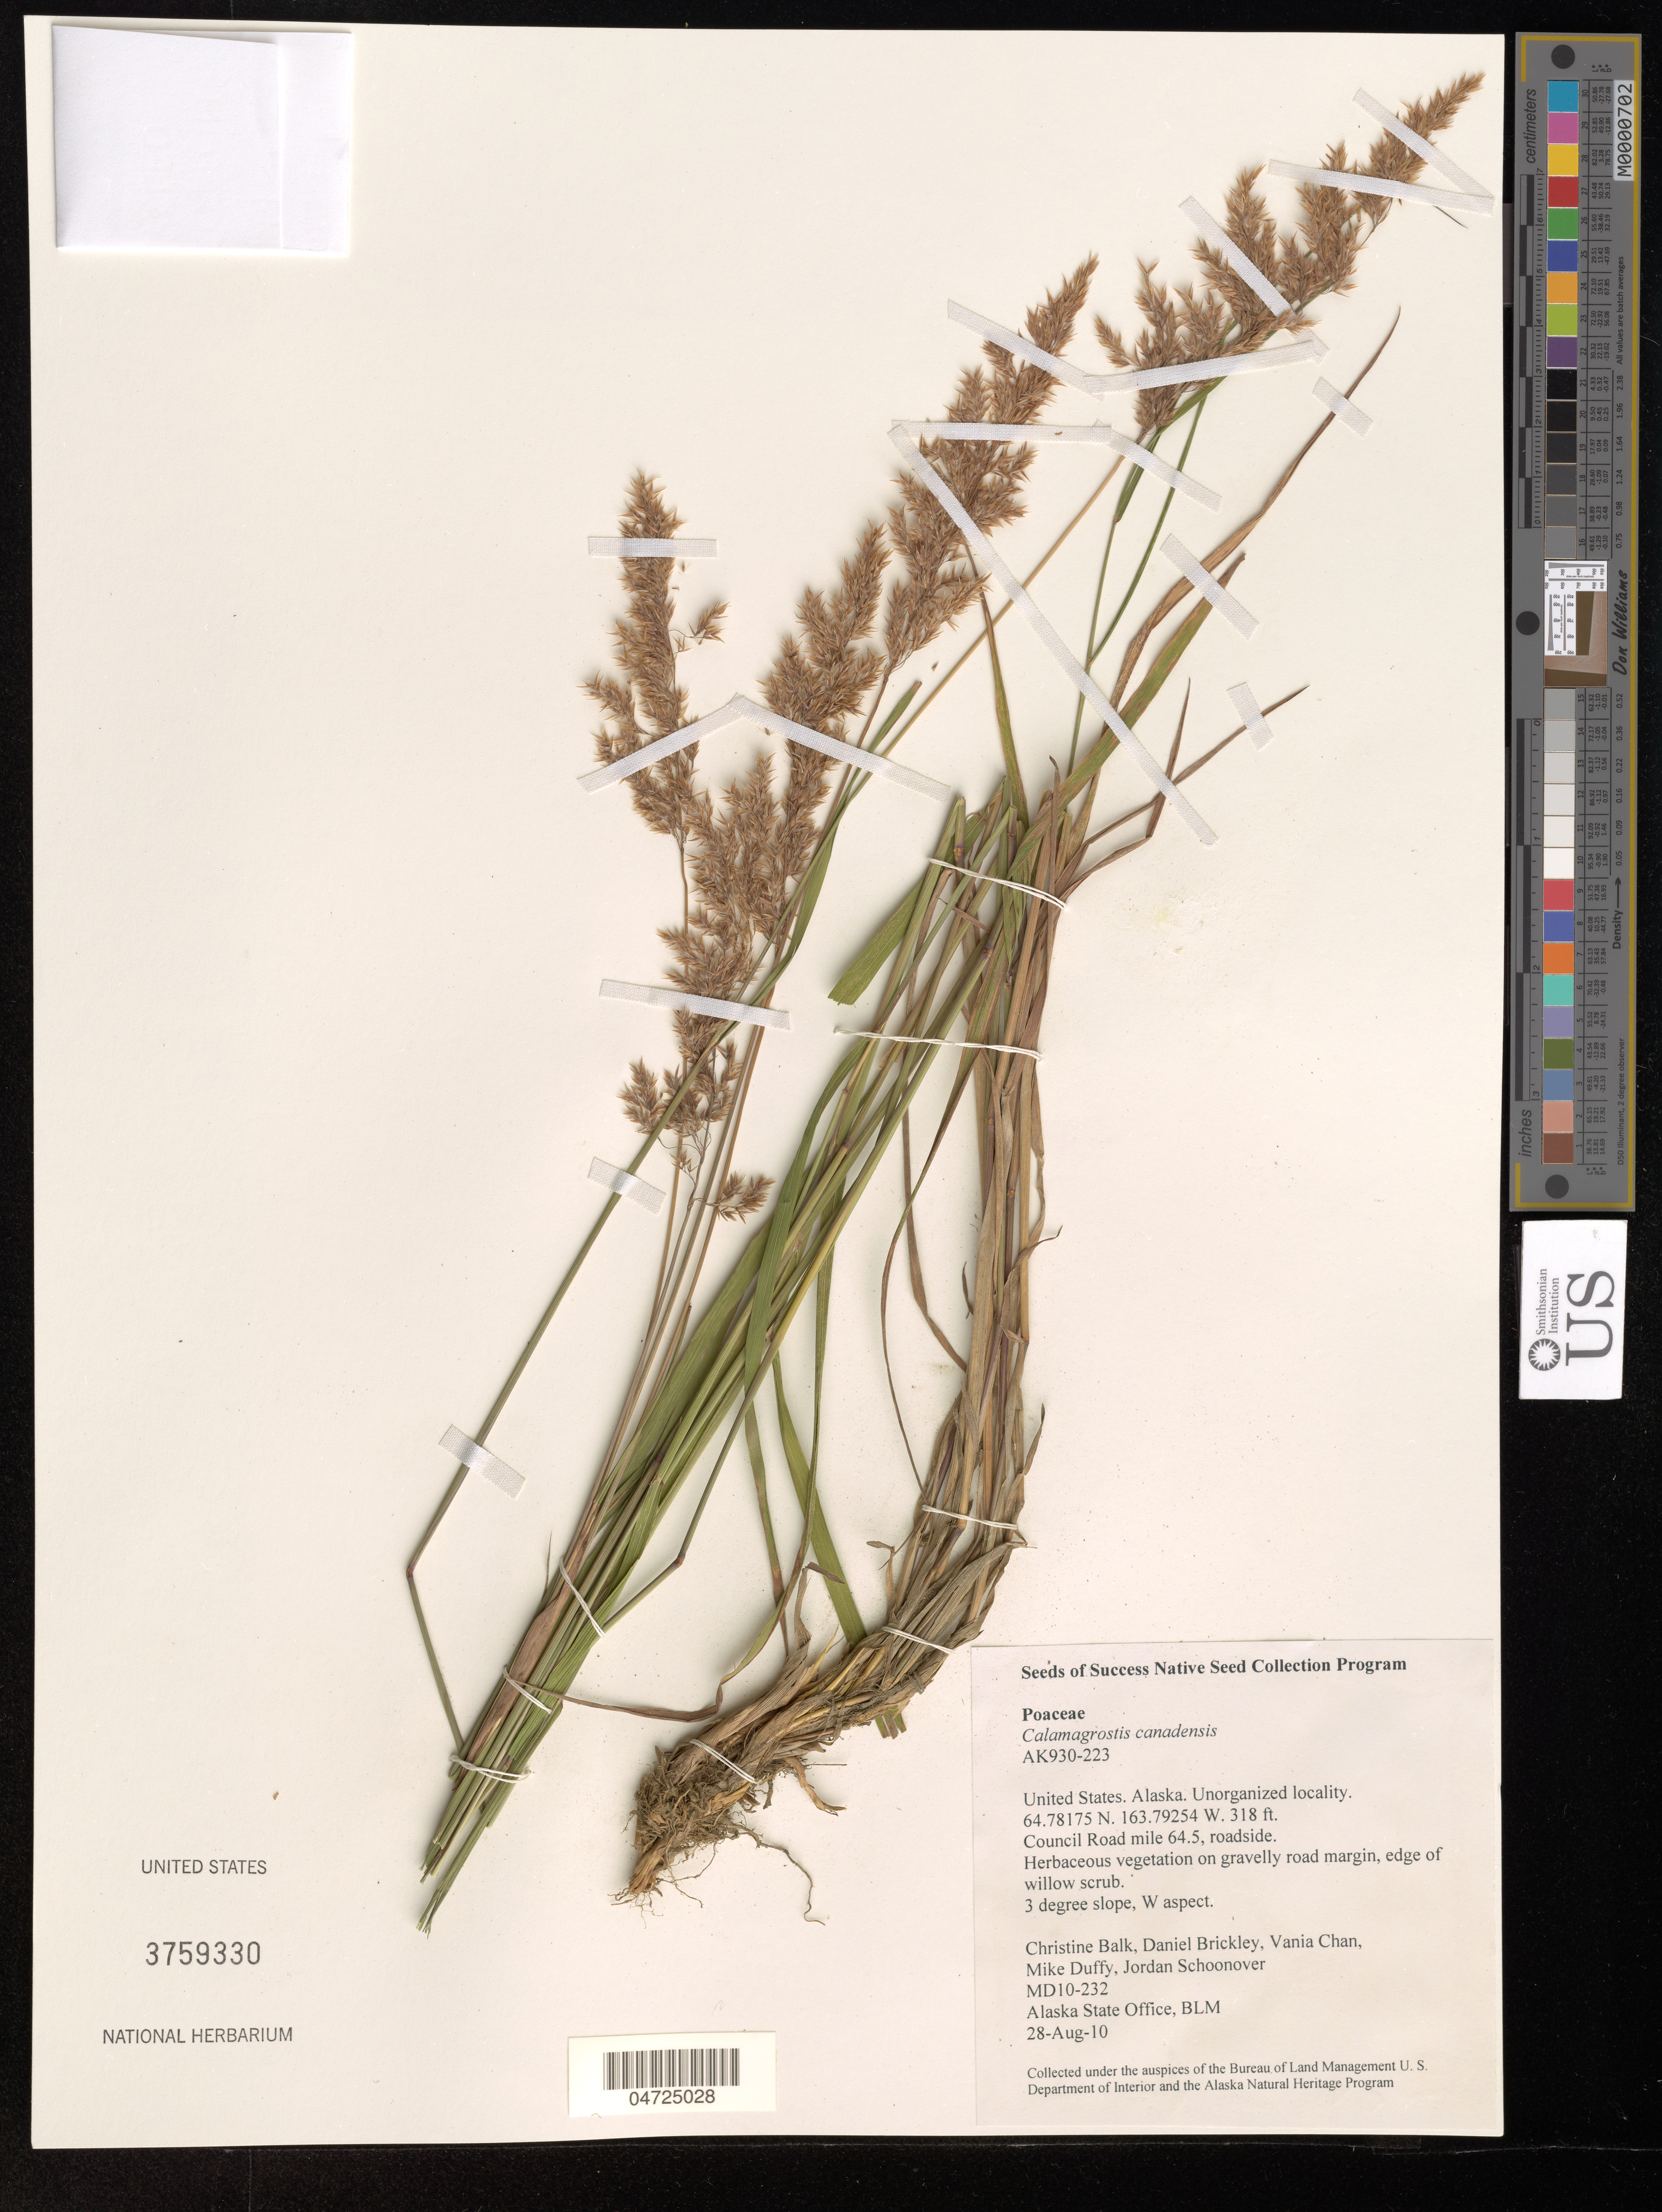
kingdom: Plantae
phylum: Tracheophyta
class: Liliopsida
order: Poales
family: Poaceae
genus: Calamagrostis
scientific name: Calamagrostis canadensis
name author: (Michx.) P. Beauv.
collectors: C. Balk, D. Brickley, V. Chan & M. Duffy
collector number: MD10-232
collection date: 2010-08-28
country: United States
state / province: Alaska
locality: Council Road mile 64.5, roadside. 3 degree slope, W aspect.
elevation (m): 97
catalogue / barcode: US 3759330